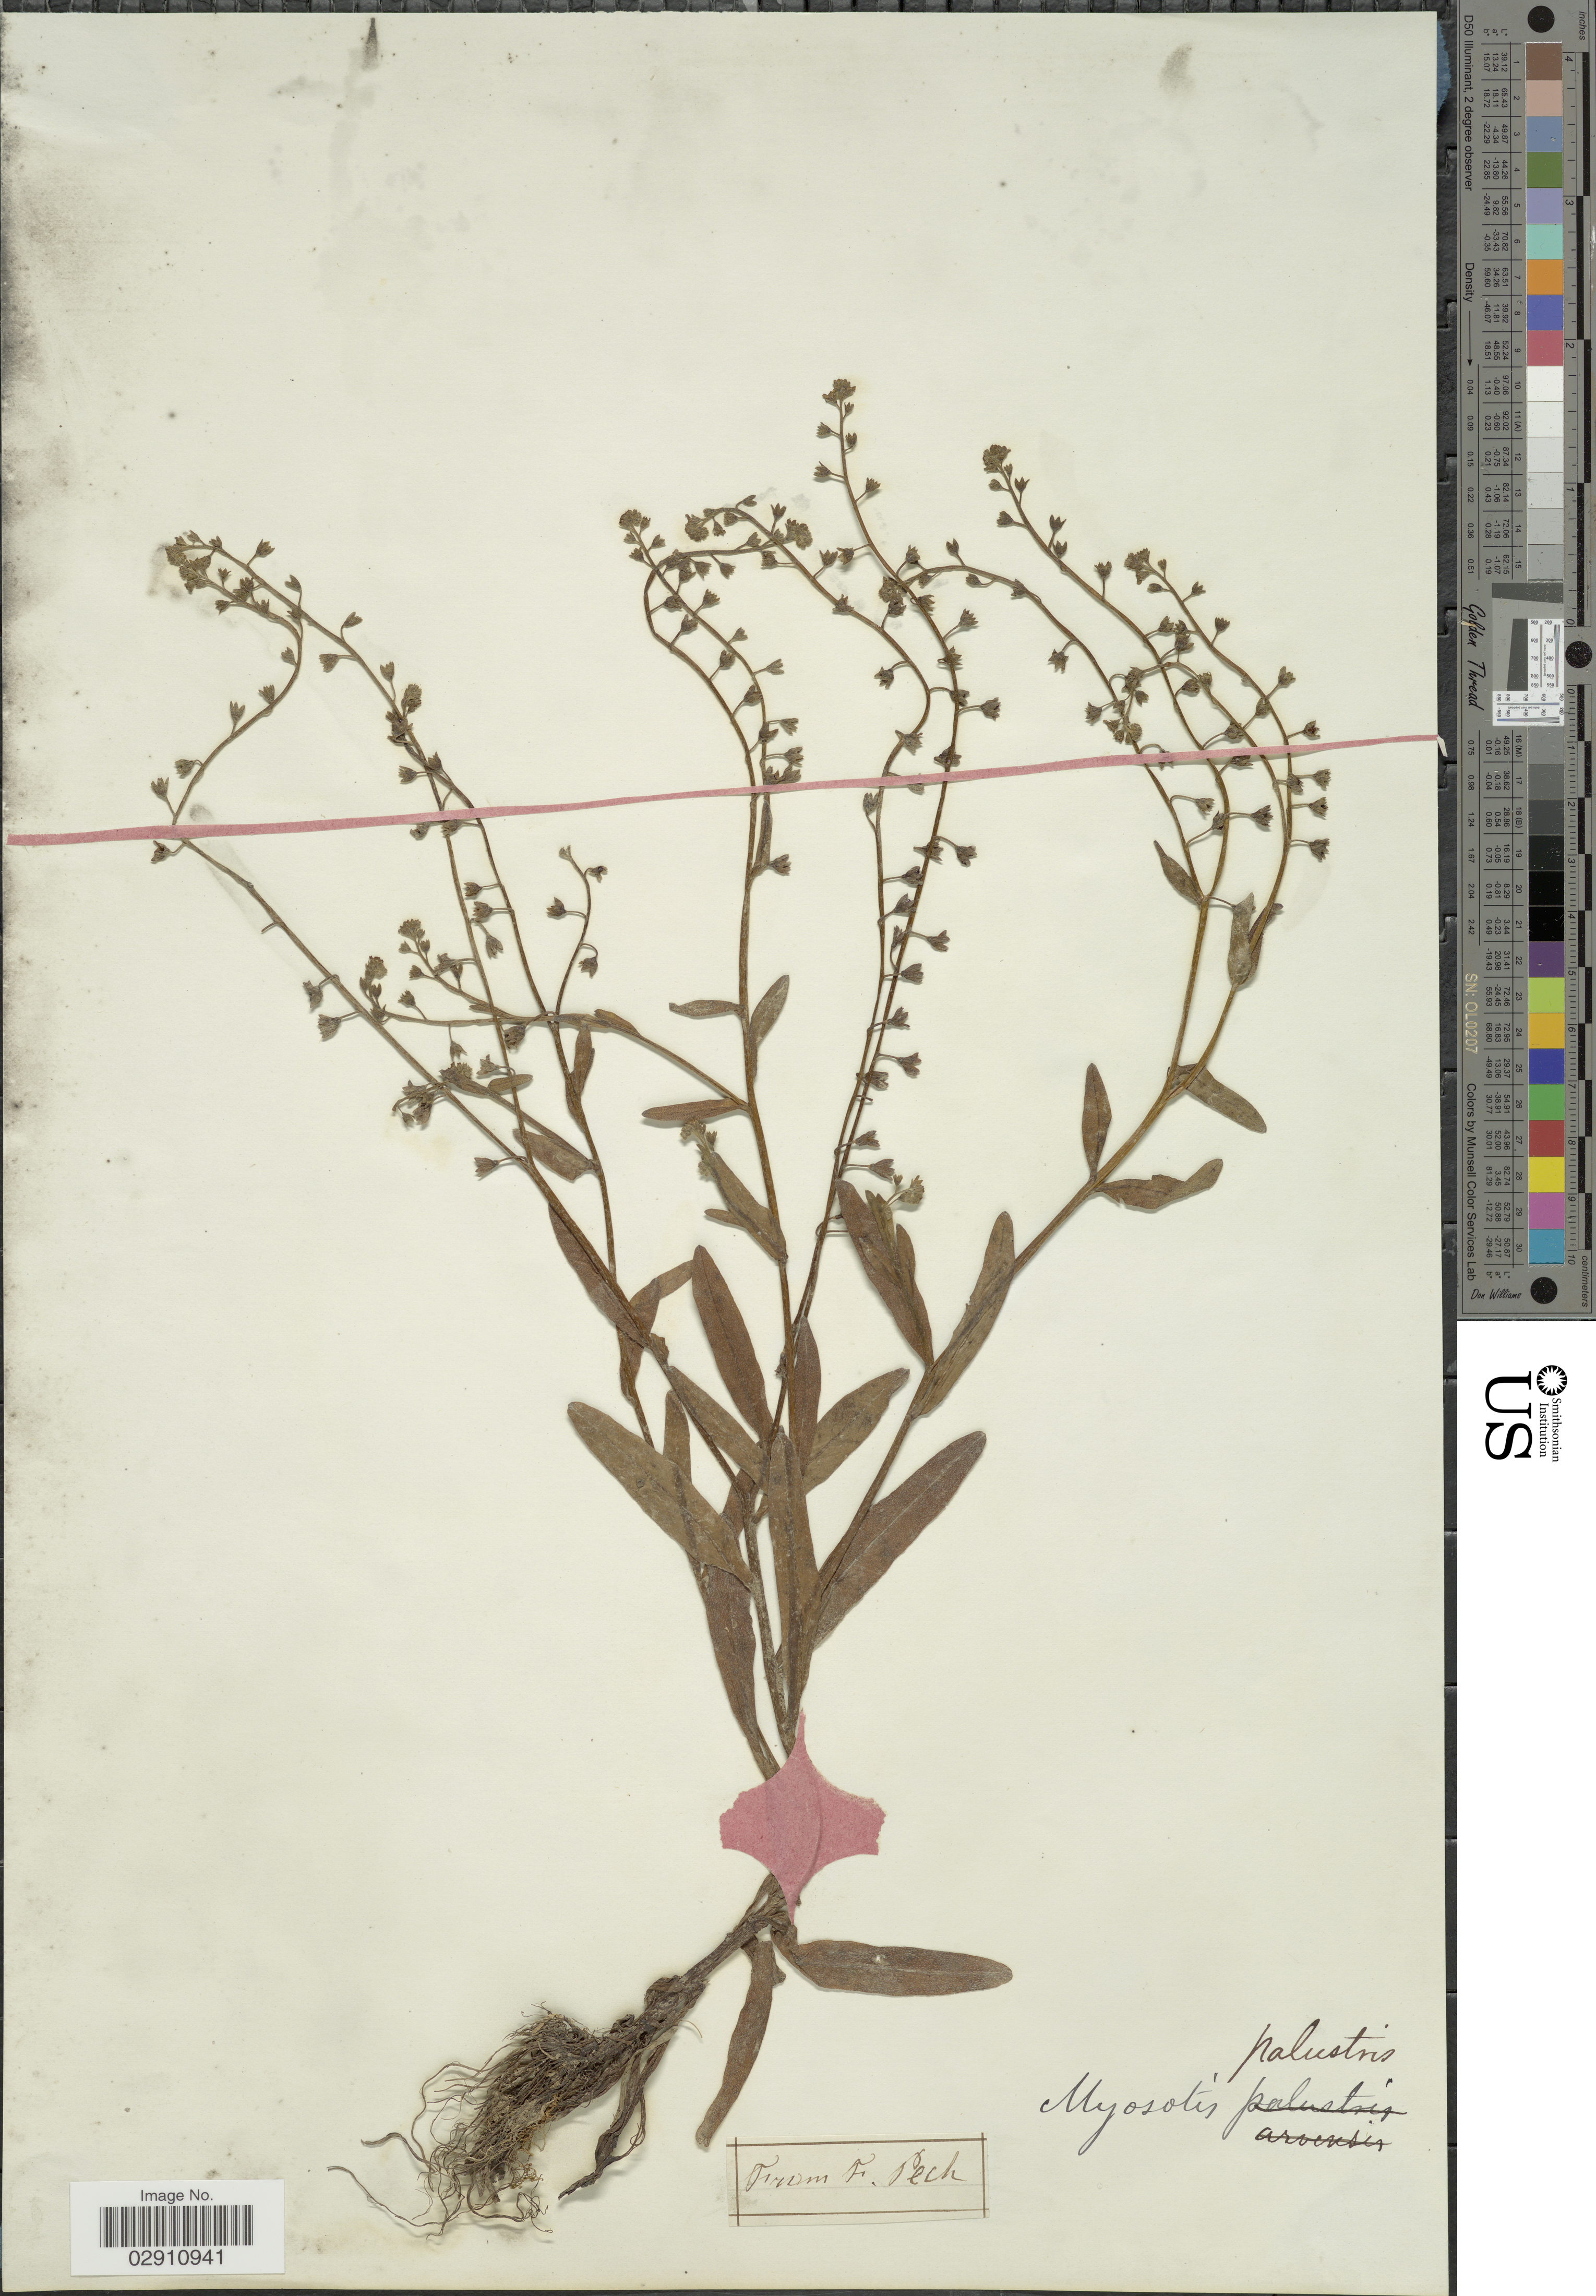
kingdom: Plantae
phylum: Tracheophyta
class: Magnoliopsida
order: Boraginales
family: Boraginaceae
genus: Myosotis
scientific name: Myosotis laxa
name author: F. Lehm.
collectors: F. Peck